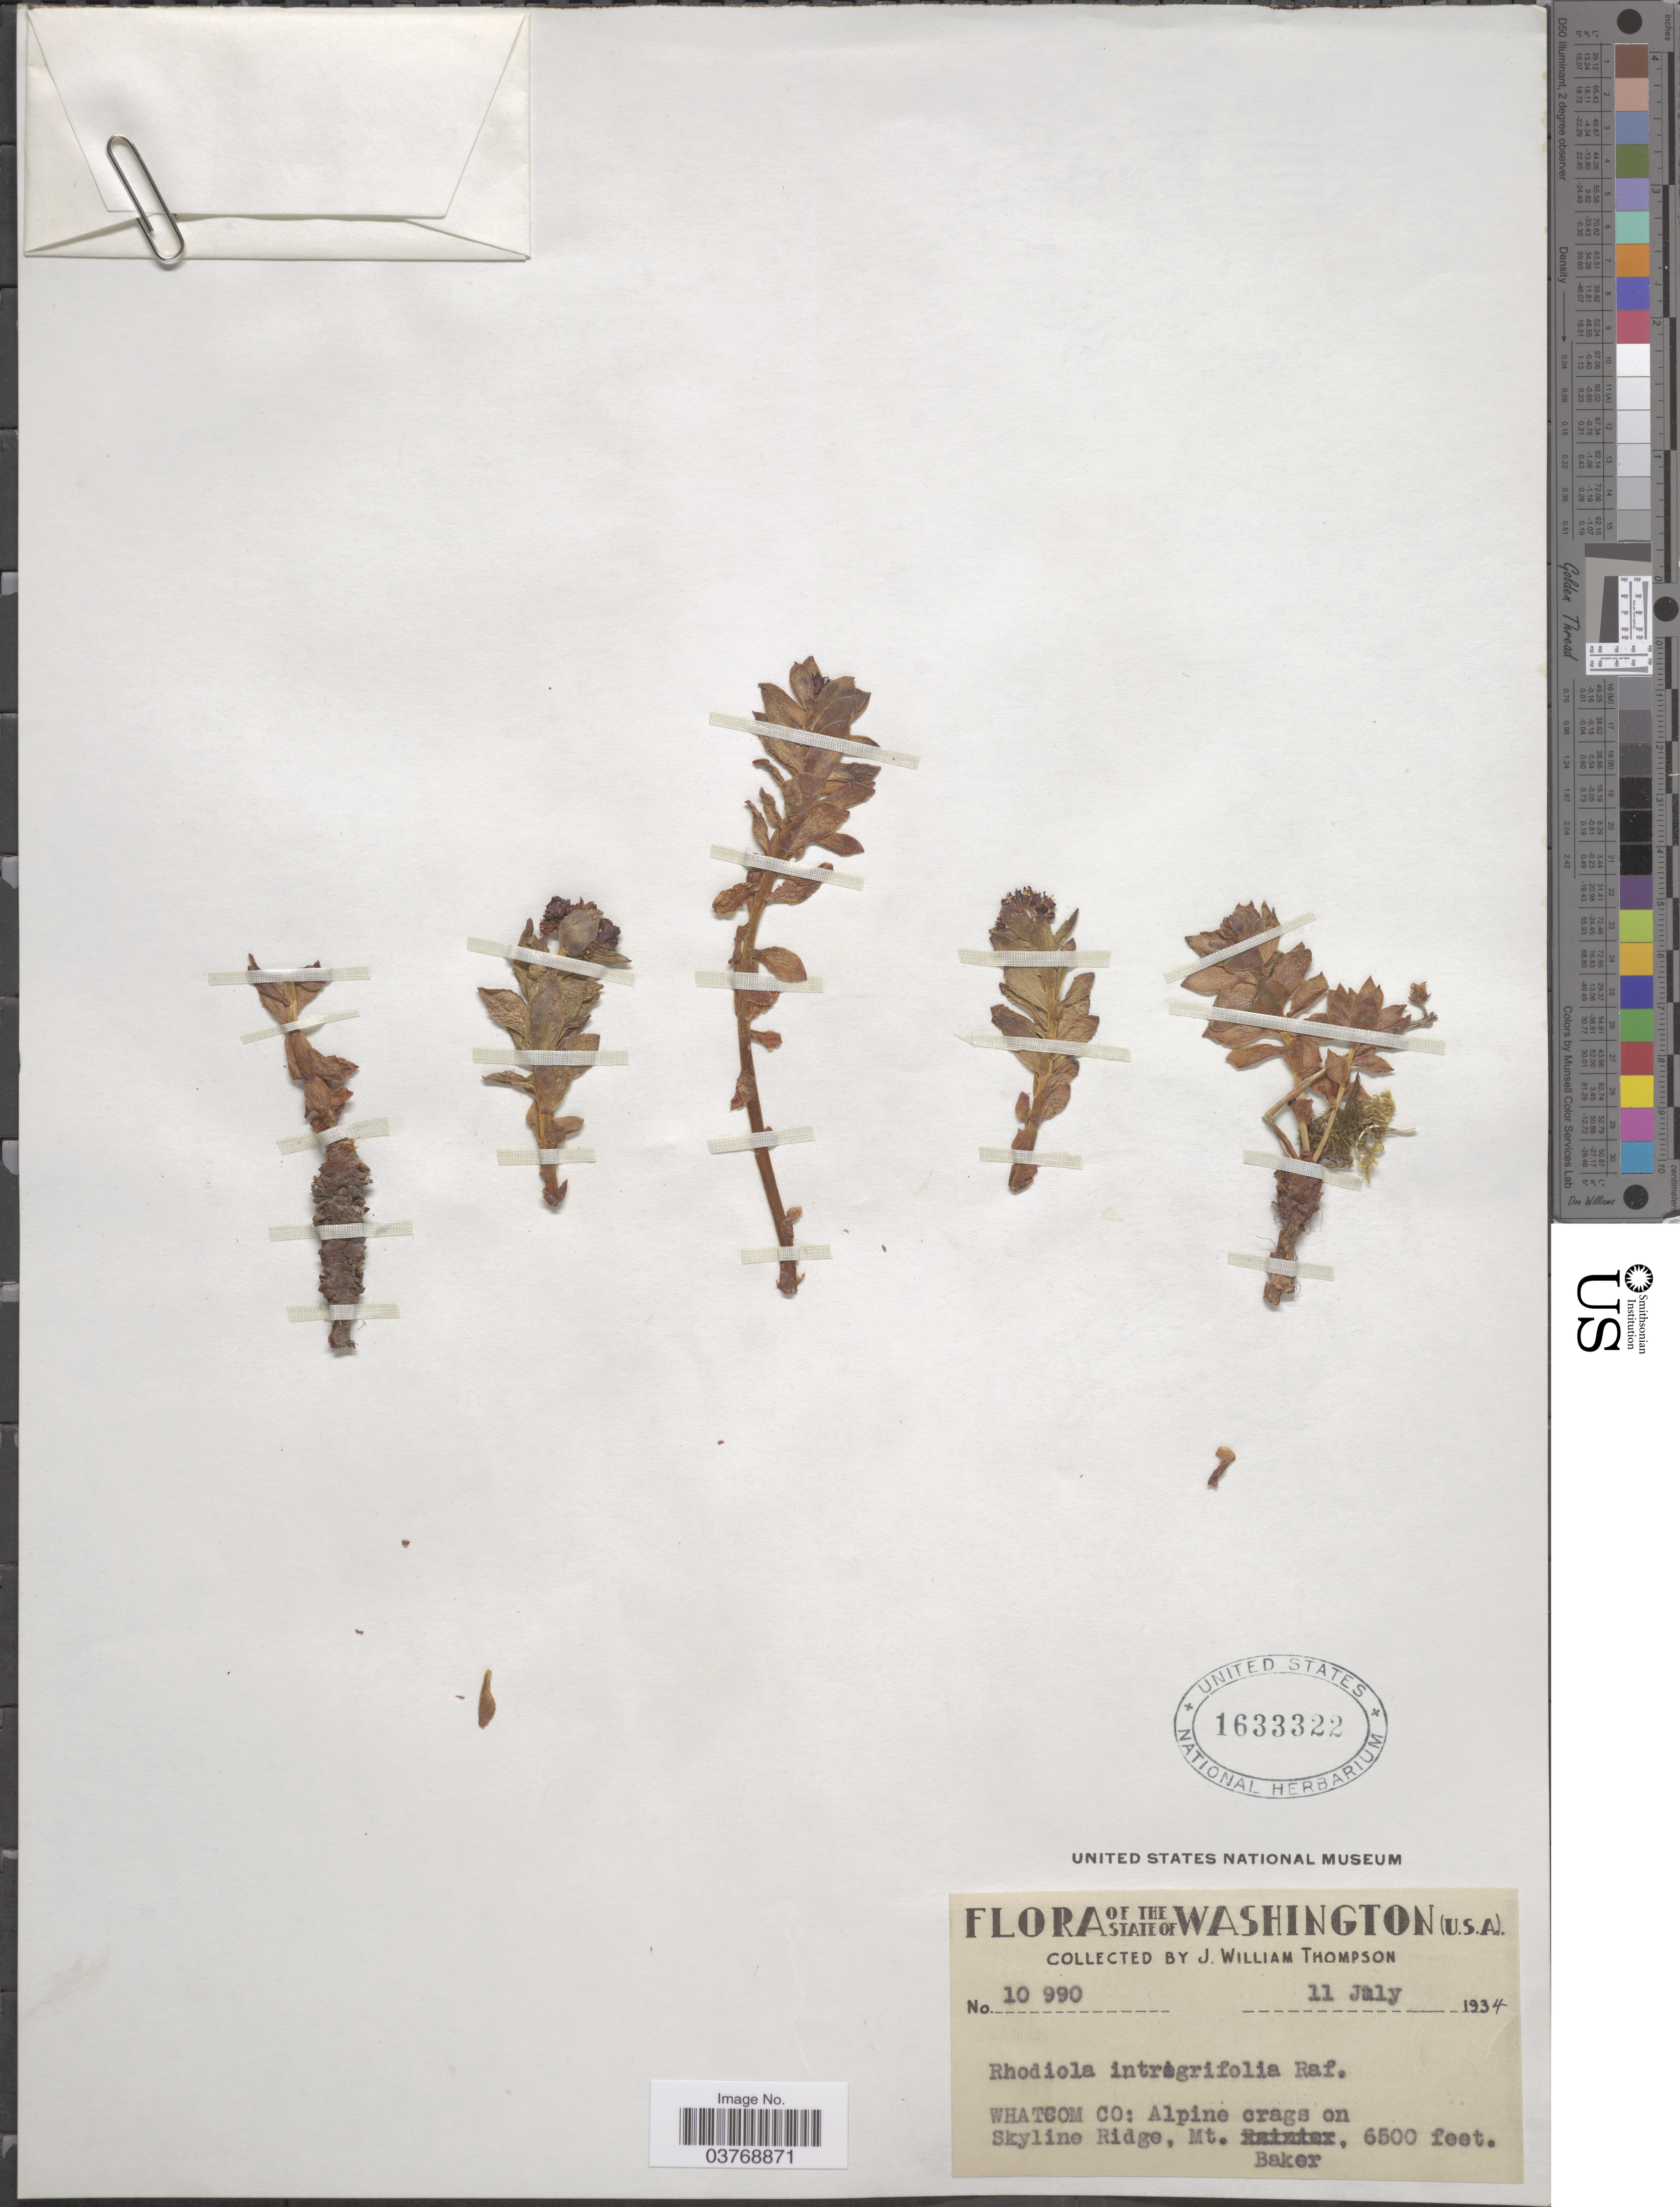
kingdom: Plantae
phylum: Tracheophyta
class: Magnoliopsida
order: Saxifragales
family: Crassulaceae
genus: Rhodiola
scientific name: Rhodiola integrifolia subsp. integrifolia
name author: Raf.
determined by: Strong, Mark T., (BOT), Smithsonian Institution - National Museum of Natural History (UNITED STATES)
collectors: J. W. Thompson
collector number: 10990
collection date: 1934-07-11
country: United States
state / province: Washington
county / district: Whitman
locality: Whatcom Co: Alpine crags on Skyline Ridge, Mt. Baker.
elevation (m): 1981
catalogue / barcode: US 1633322